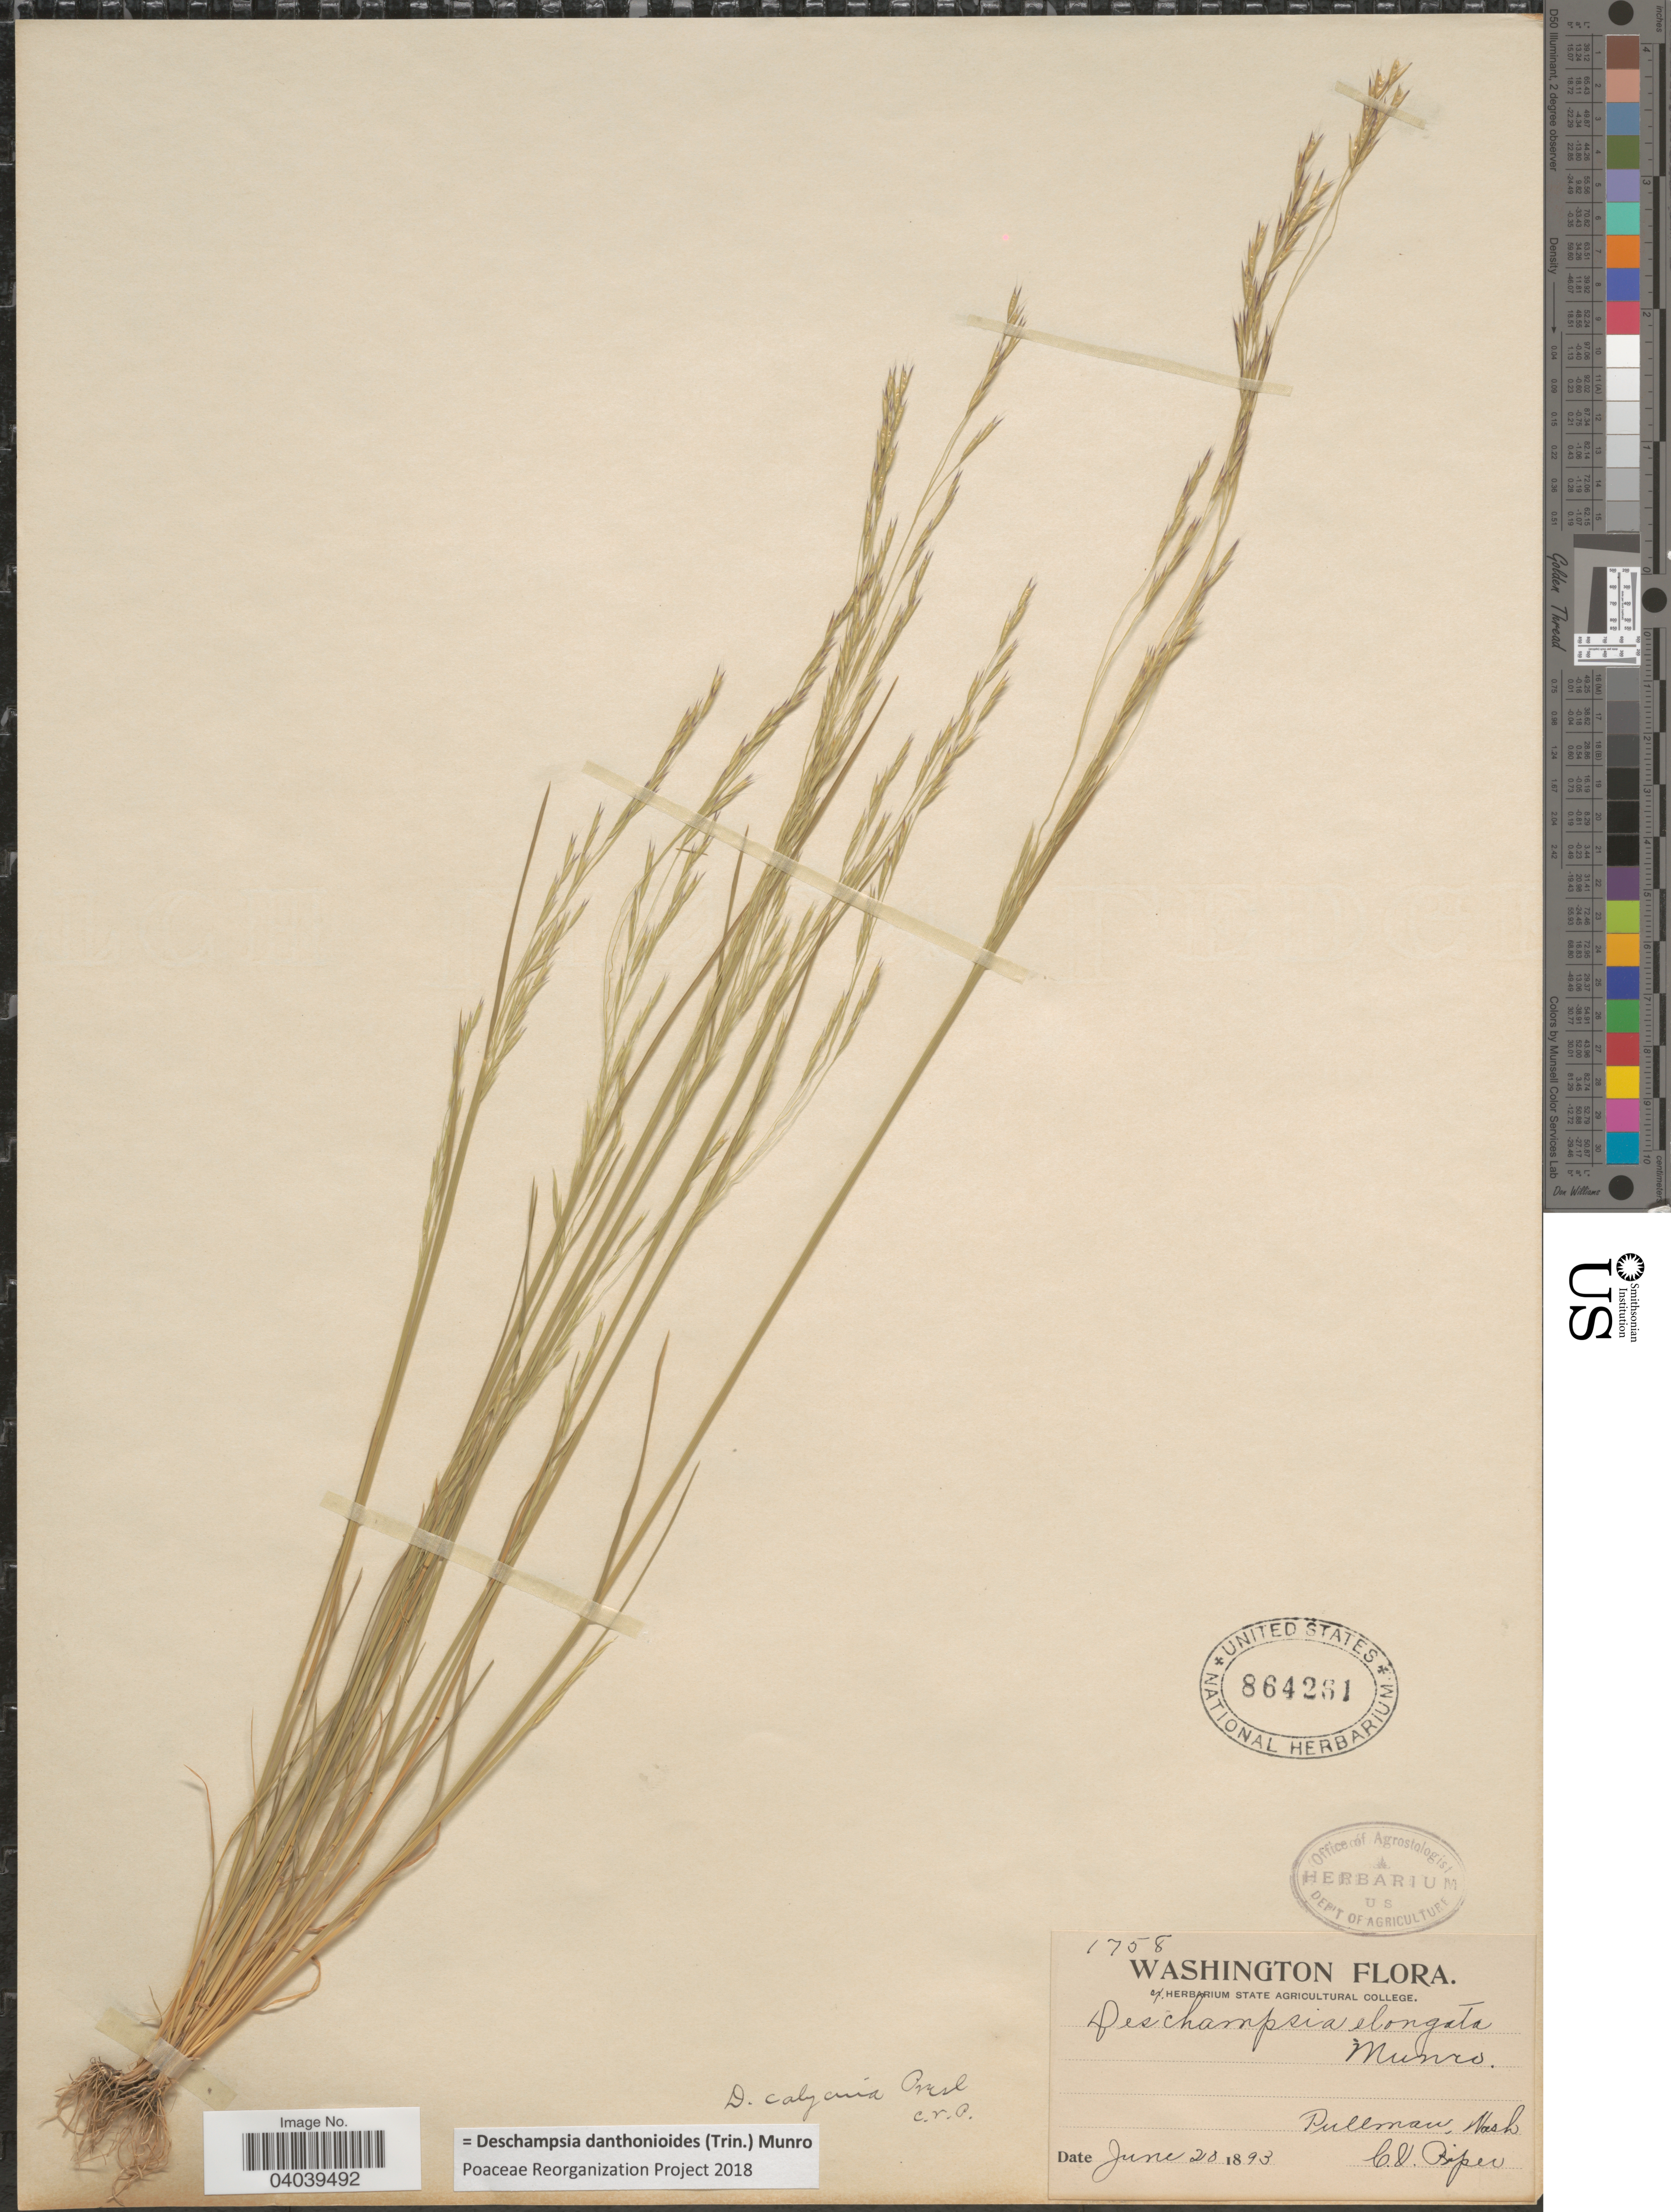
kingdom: Plantae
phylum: Tracheophyta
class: Liliopsida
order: Poales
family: Poaceae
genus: Deschampsia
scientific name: Deschampsia danthonioides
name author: (Trin.) Munro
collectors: C. V. Piper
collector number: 1758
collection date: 1893-06-20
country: United States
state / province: Washington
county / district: Whitman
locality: Pullman.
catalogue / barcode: US 864261